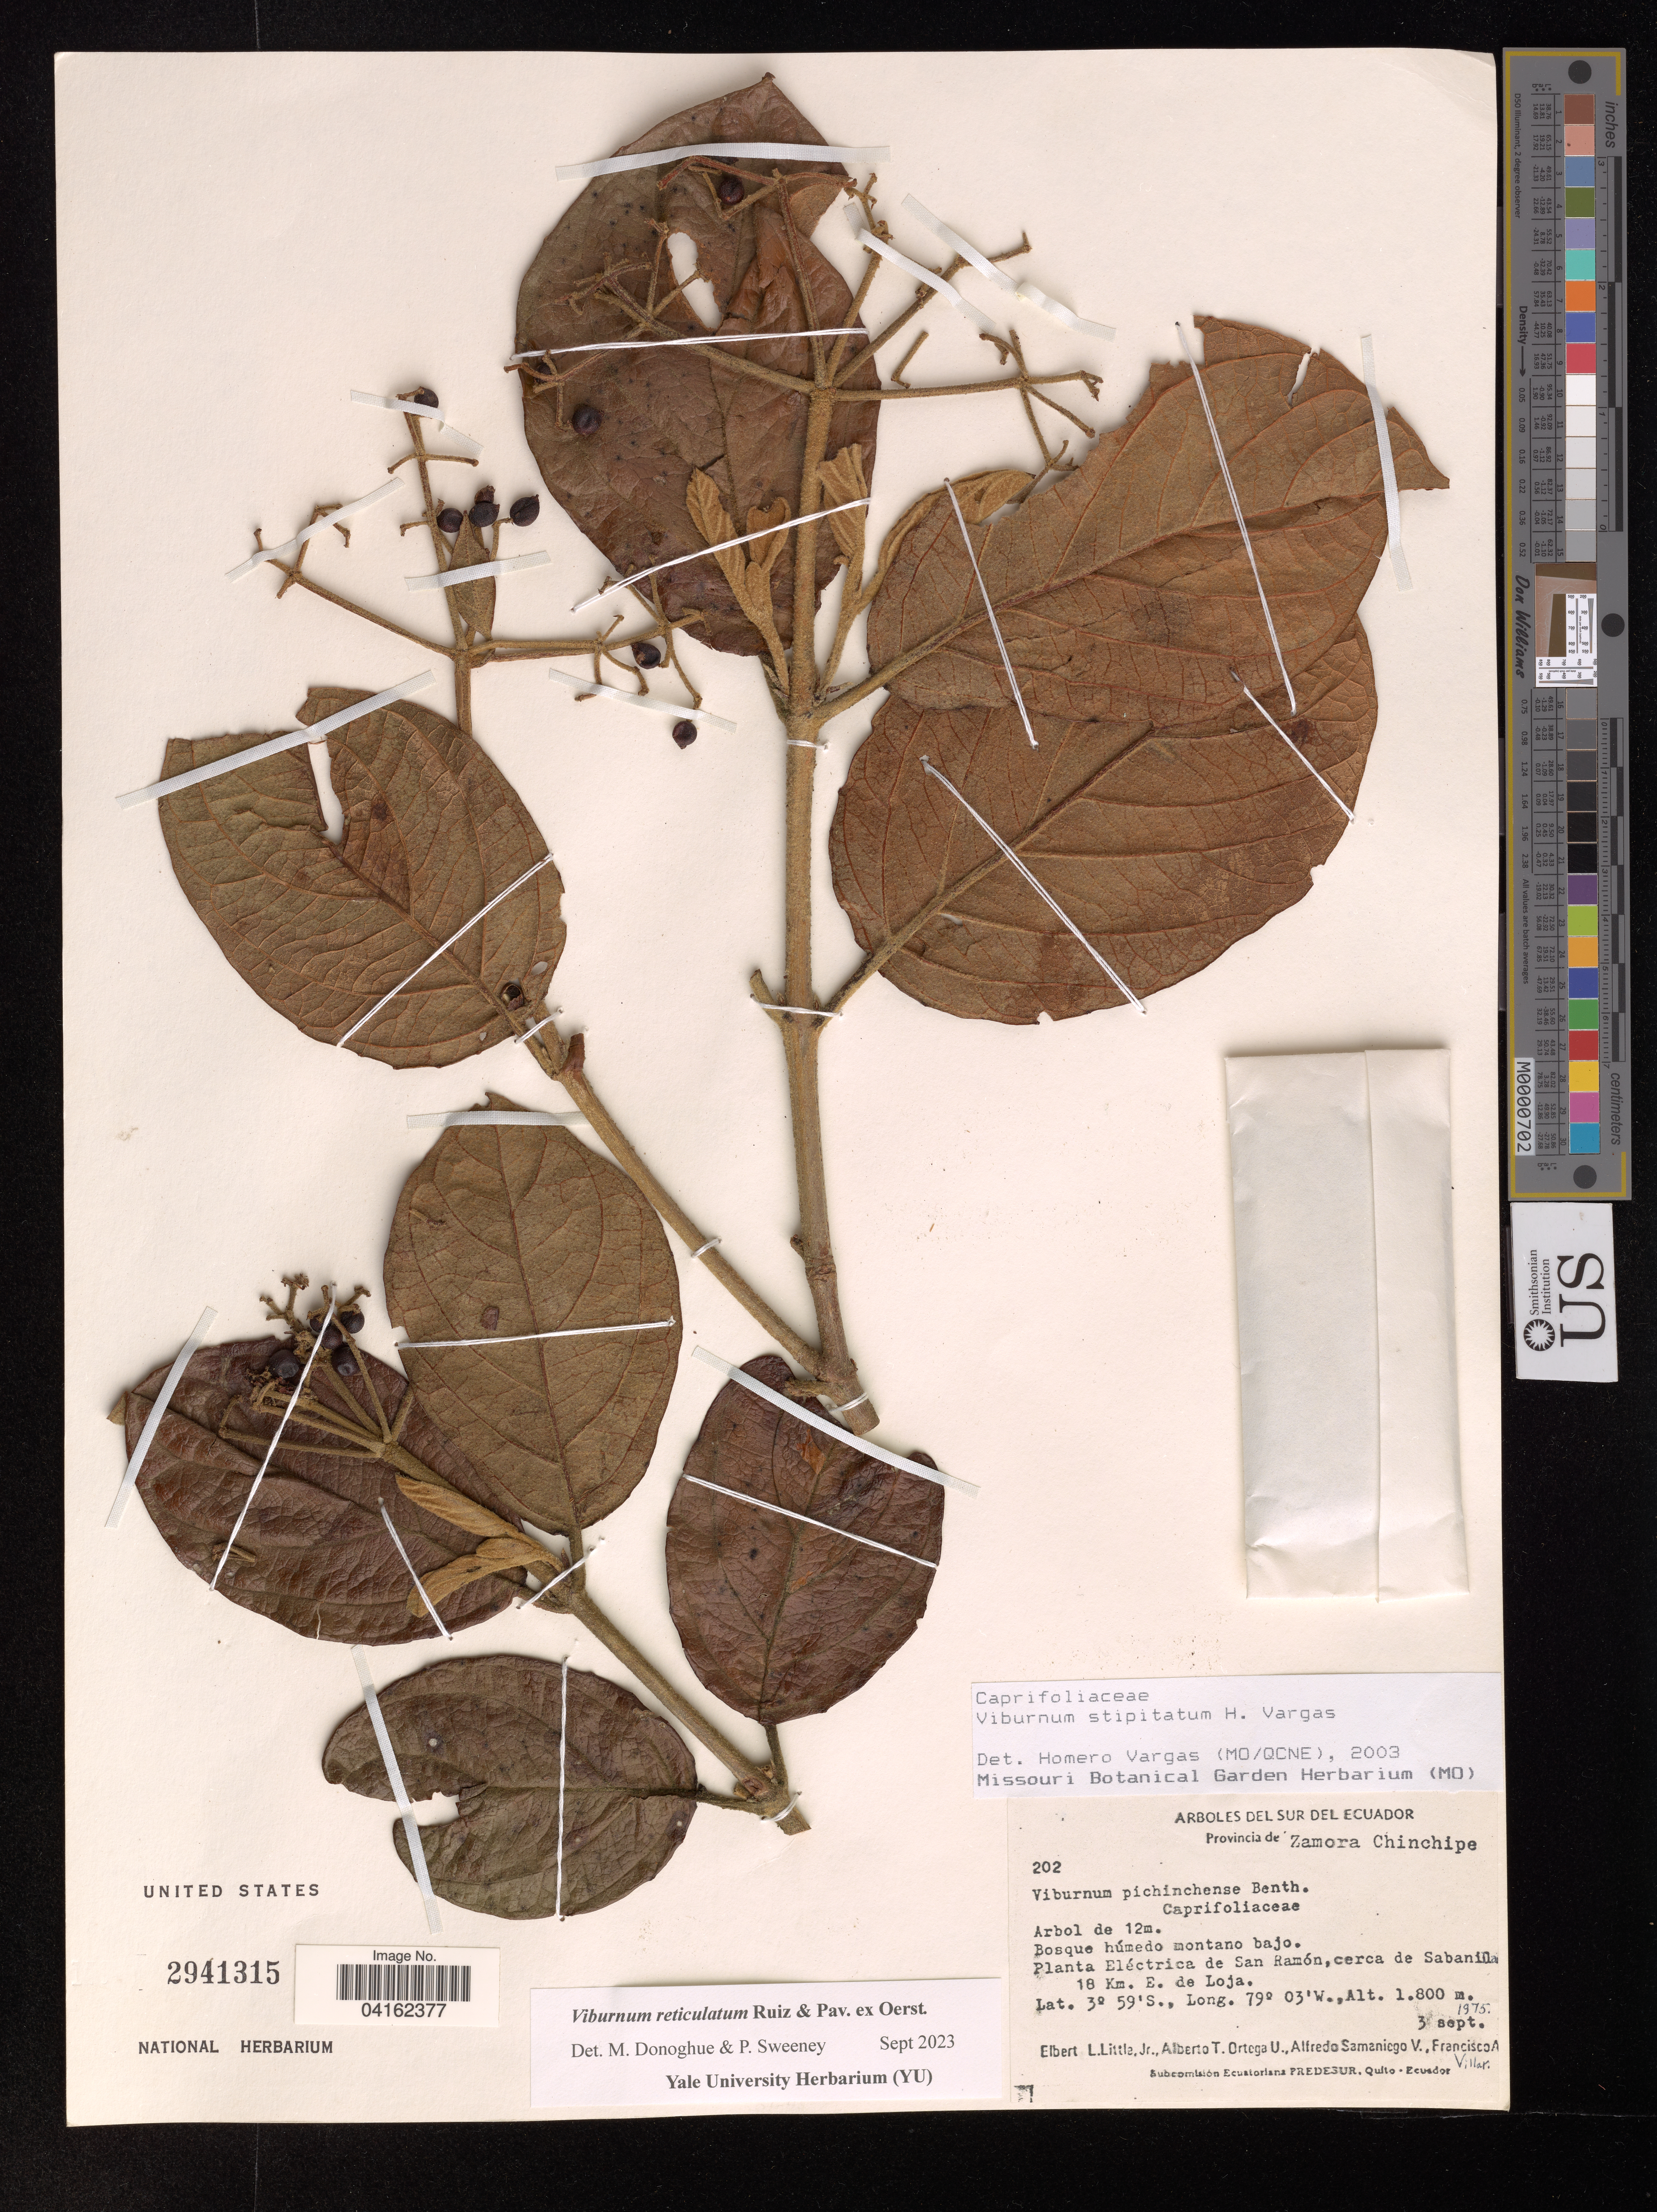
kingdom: Plantae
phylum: Tracheophyta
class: Magnoliopsida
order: Dipsacales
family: Viburnaceae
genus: Viburnum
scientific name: Viburnum reticulatum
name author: Ruiz & Pav. ex Oerst.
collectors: E. Little, A. T. Ortega U., A. Samaniego V. & F. Villar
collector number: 202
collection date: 1975-09-03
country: Ecuador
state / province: Zamora-Chinchipe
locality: Sur del Ecuador. Planta Eléctrica de San Ramón, cerca de Sabanilla 18 Km. E. de Loja.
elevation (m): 1800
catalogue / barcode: US 2941315